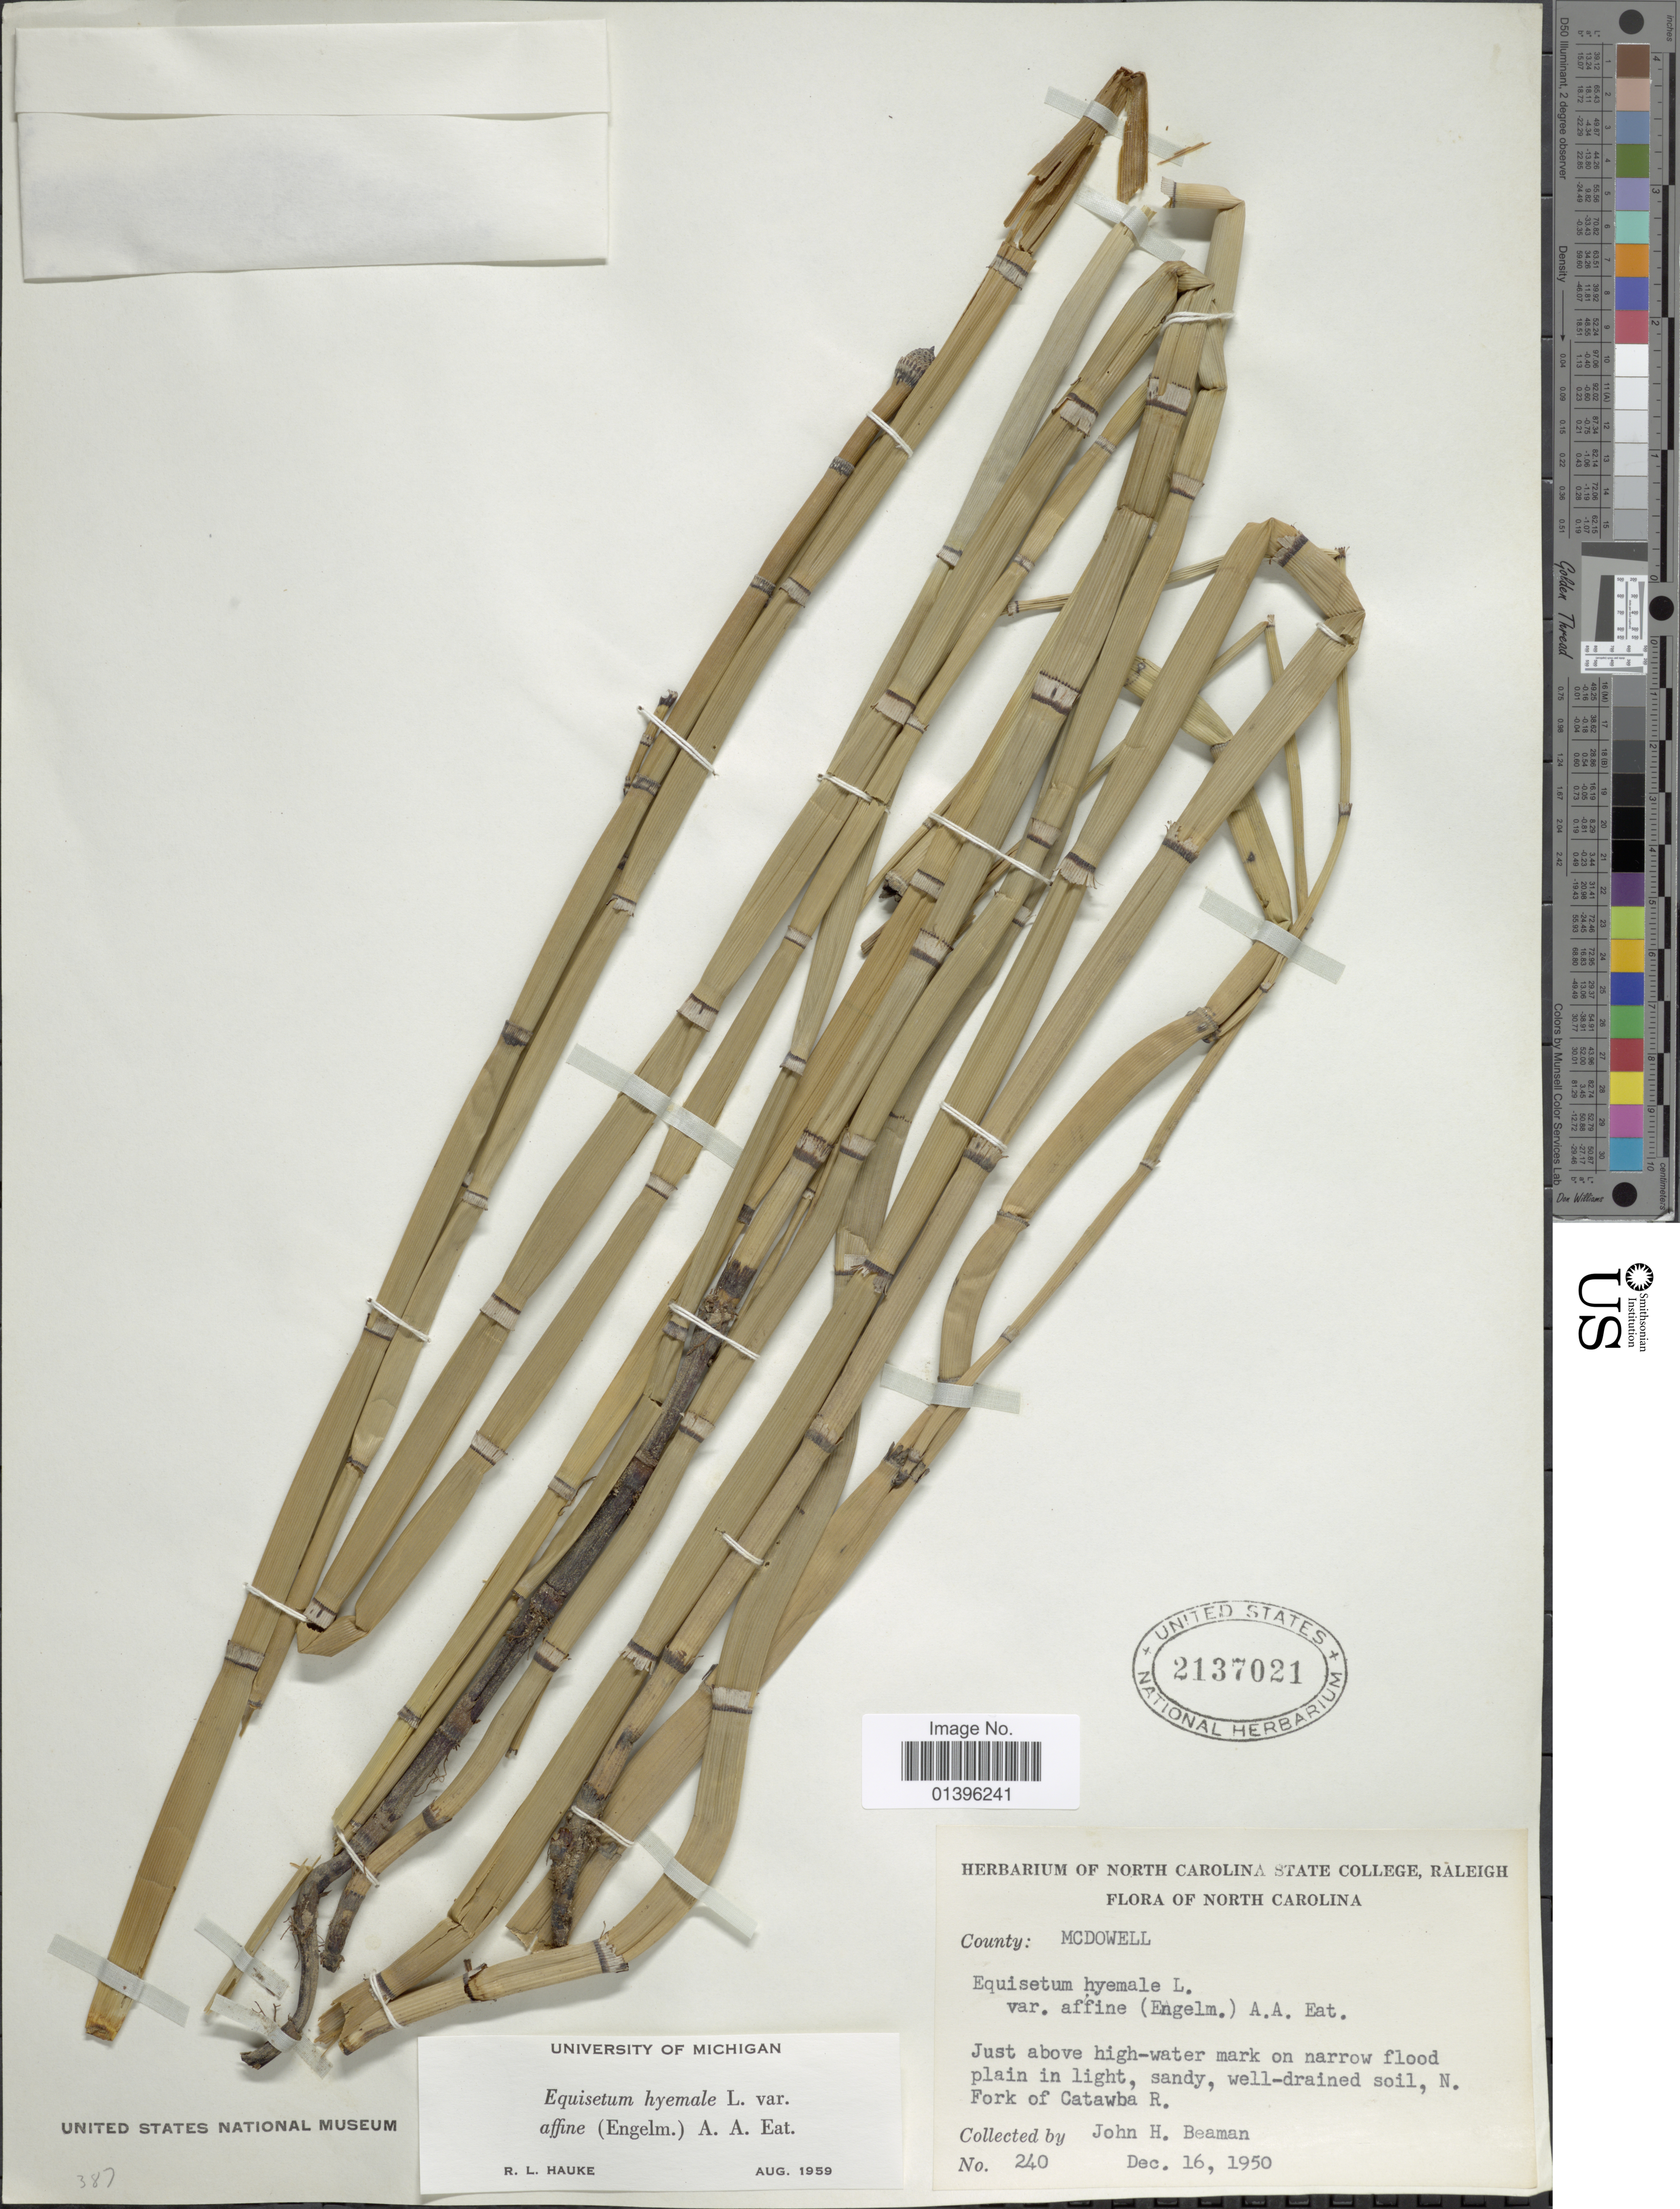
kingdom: Plantae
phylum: Tracheophyta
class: Polypodiopsida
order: Equisetales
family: Equisetaceae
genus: Equisetum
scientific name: Equisetum hyemale var. affine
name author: (Engelm.) A.A. Eaton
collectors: J. H. Beaman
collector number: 240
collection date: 1950-12-16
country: United States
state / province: North Carolina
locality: County: McDowell. Just above high-water mark on narrow flood plain in light, sandy, well-drained soil, N. Fork of Catawba R.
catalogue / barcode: US 2137021